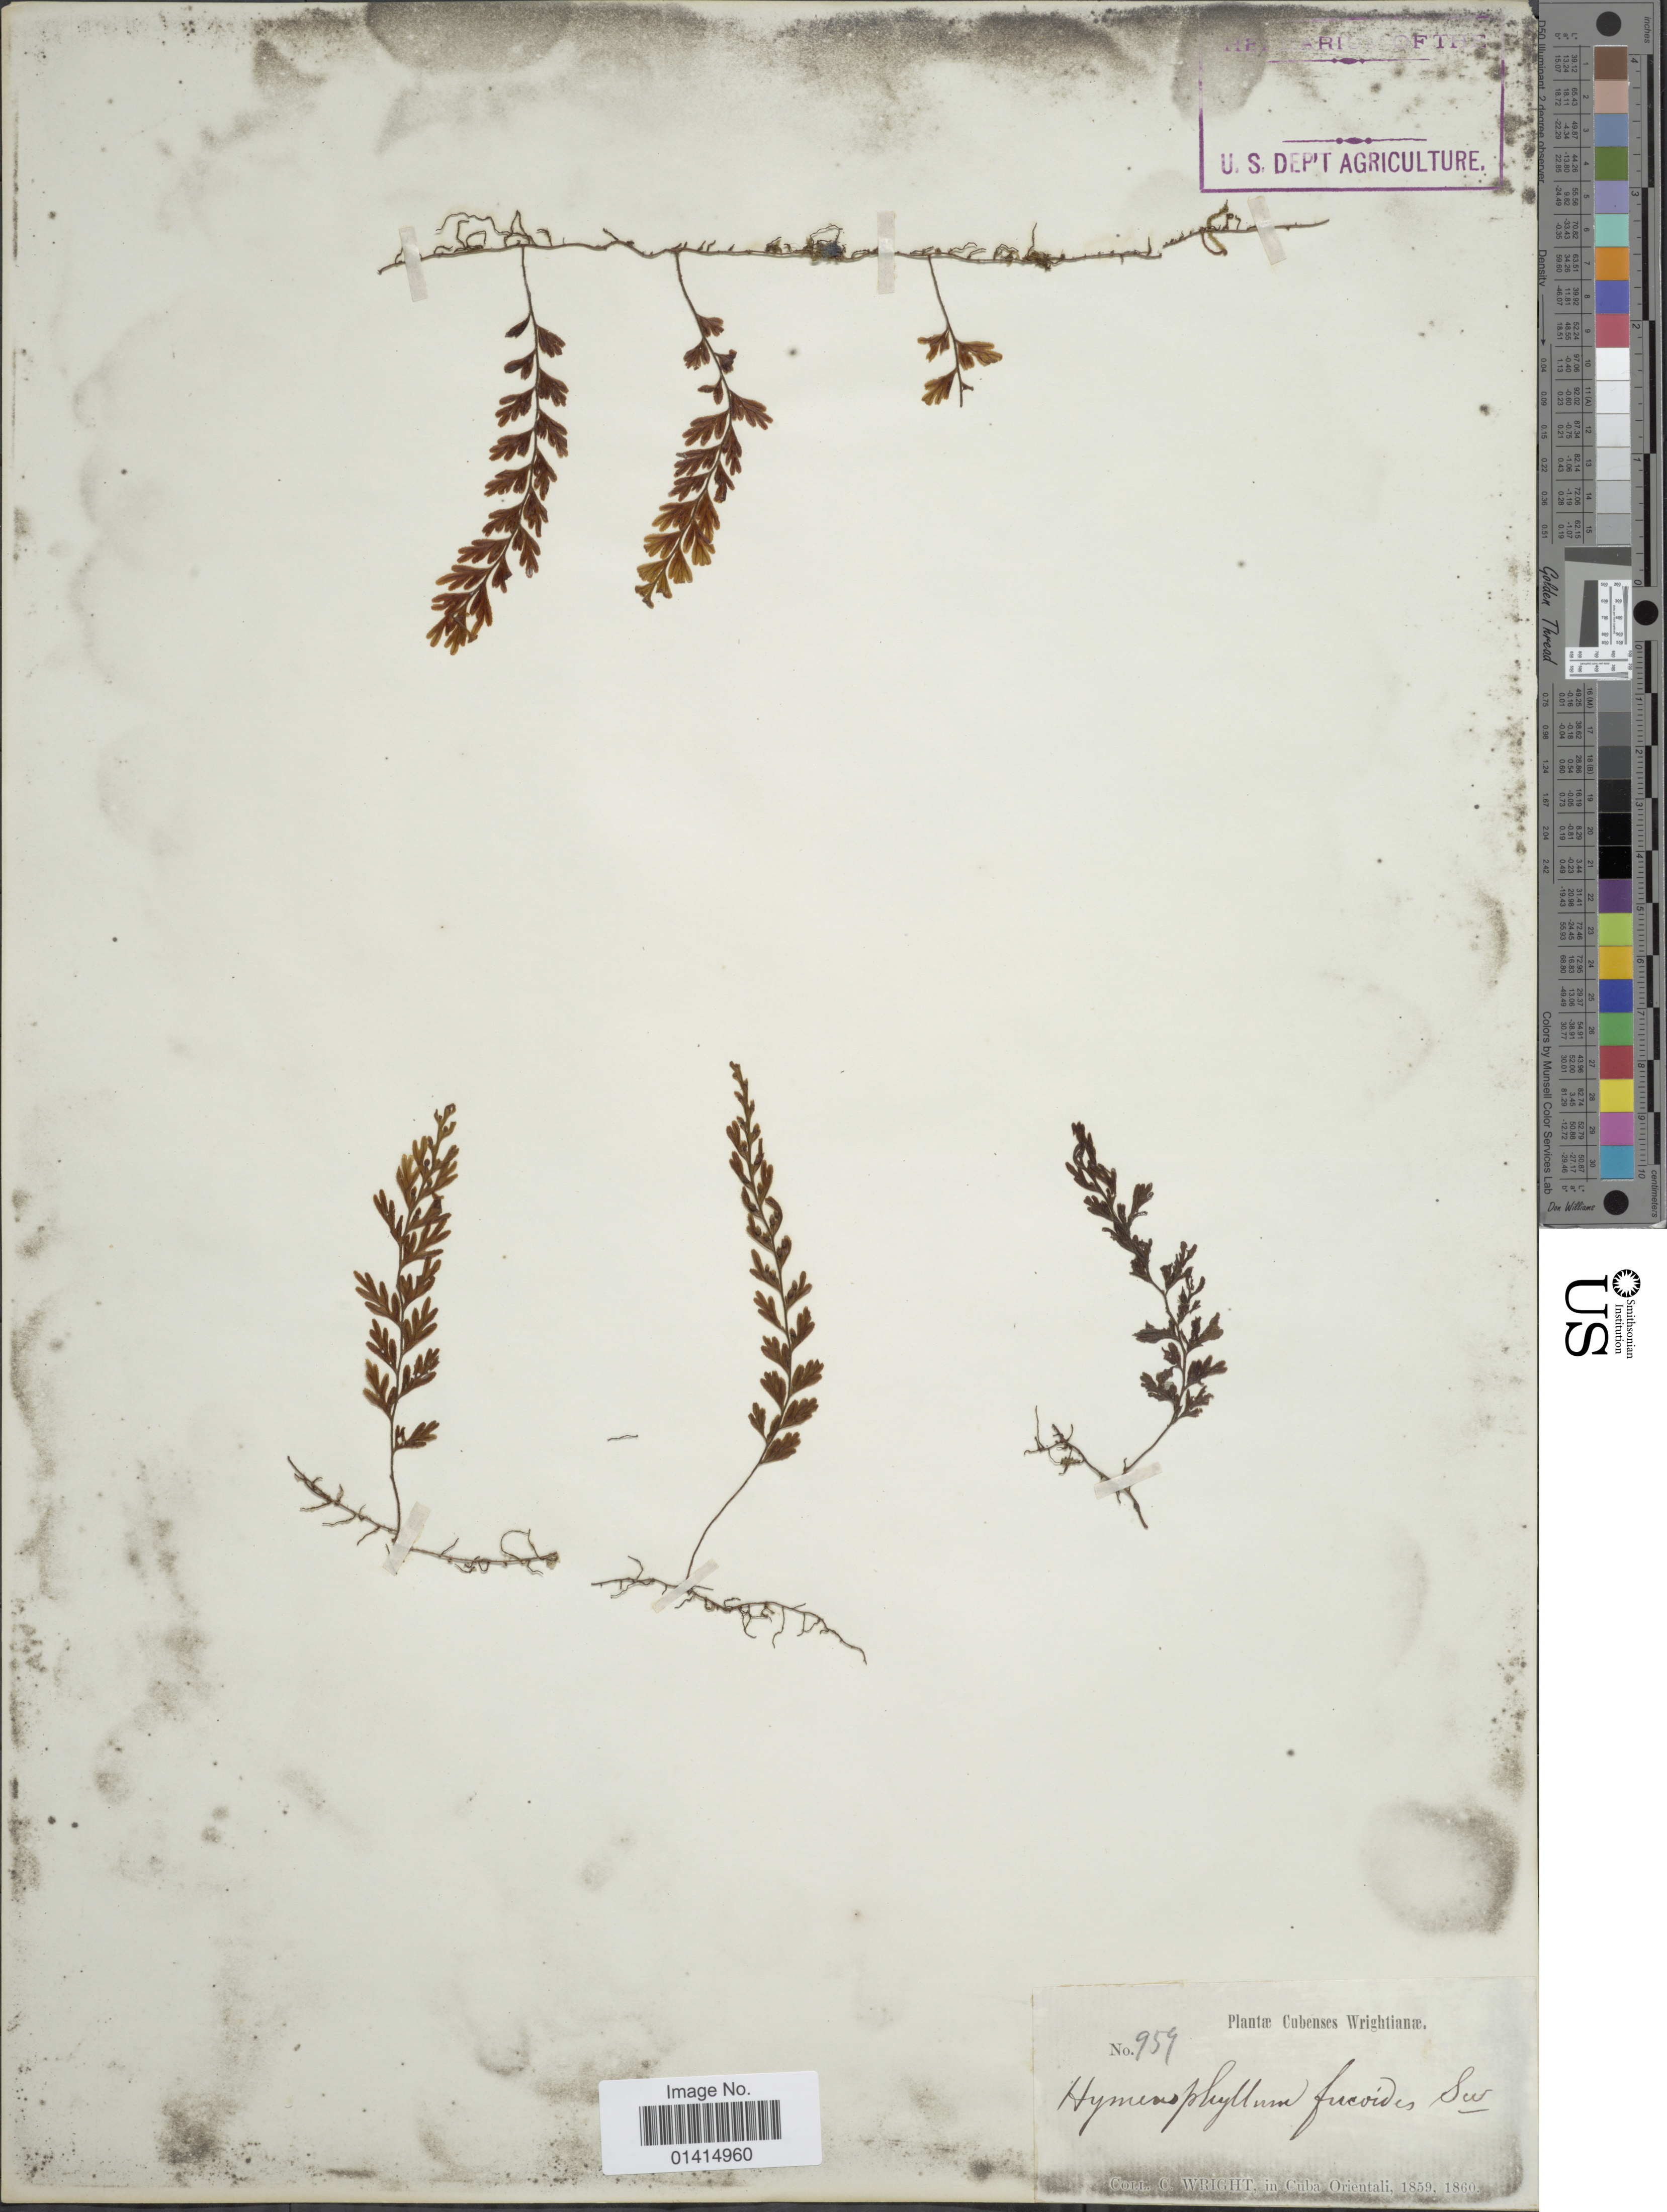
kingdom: Plantae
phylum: Tracheophyta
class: Polypodiopsida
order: Hymenophyllales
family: Hymenophyllaceae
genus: Hymenophyllum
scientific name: Hymenophyllum fucoides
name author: (Sw.) Sw.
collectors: C. Wright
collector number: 954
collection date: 1859/1860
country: Cuba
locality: Cuba orientali